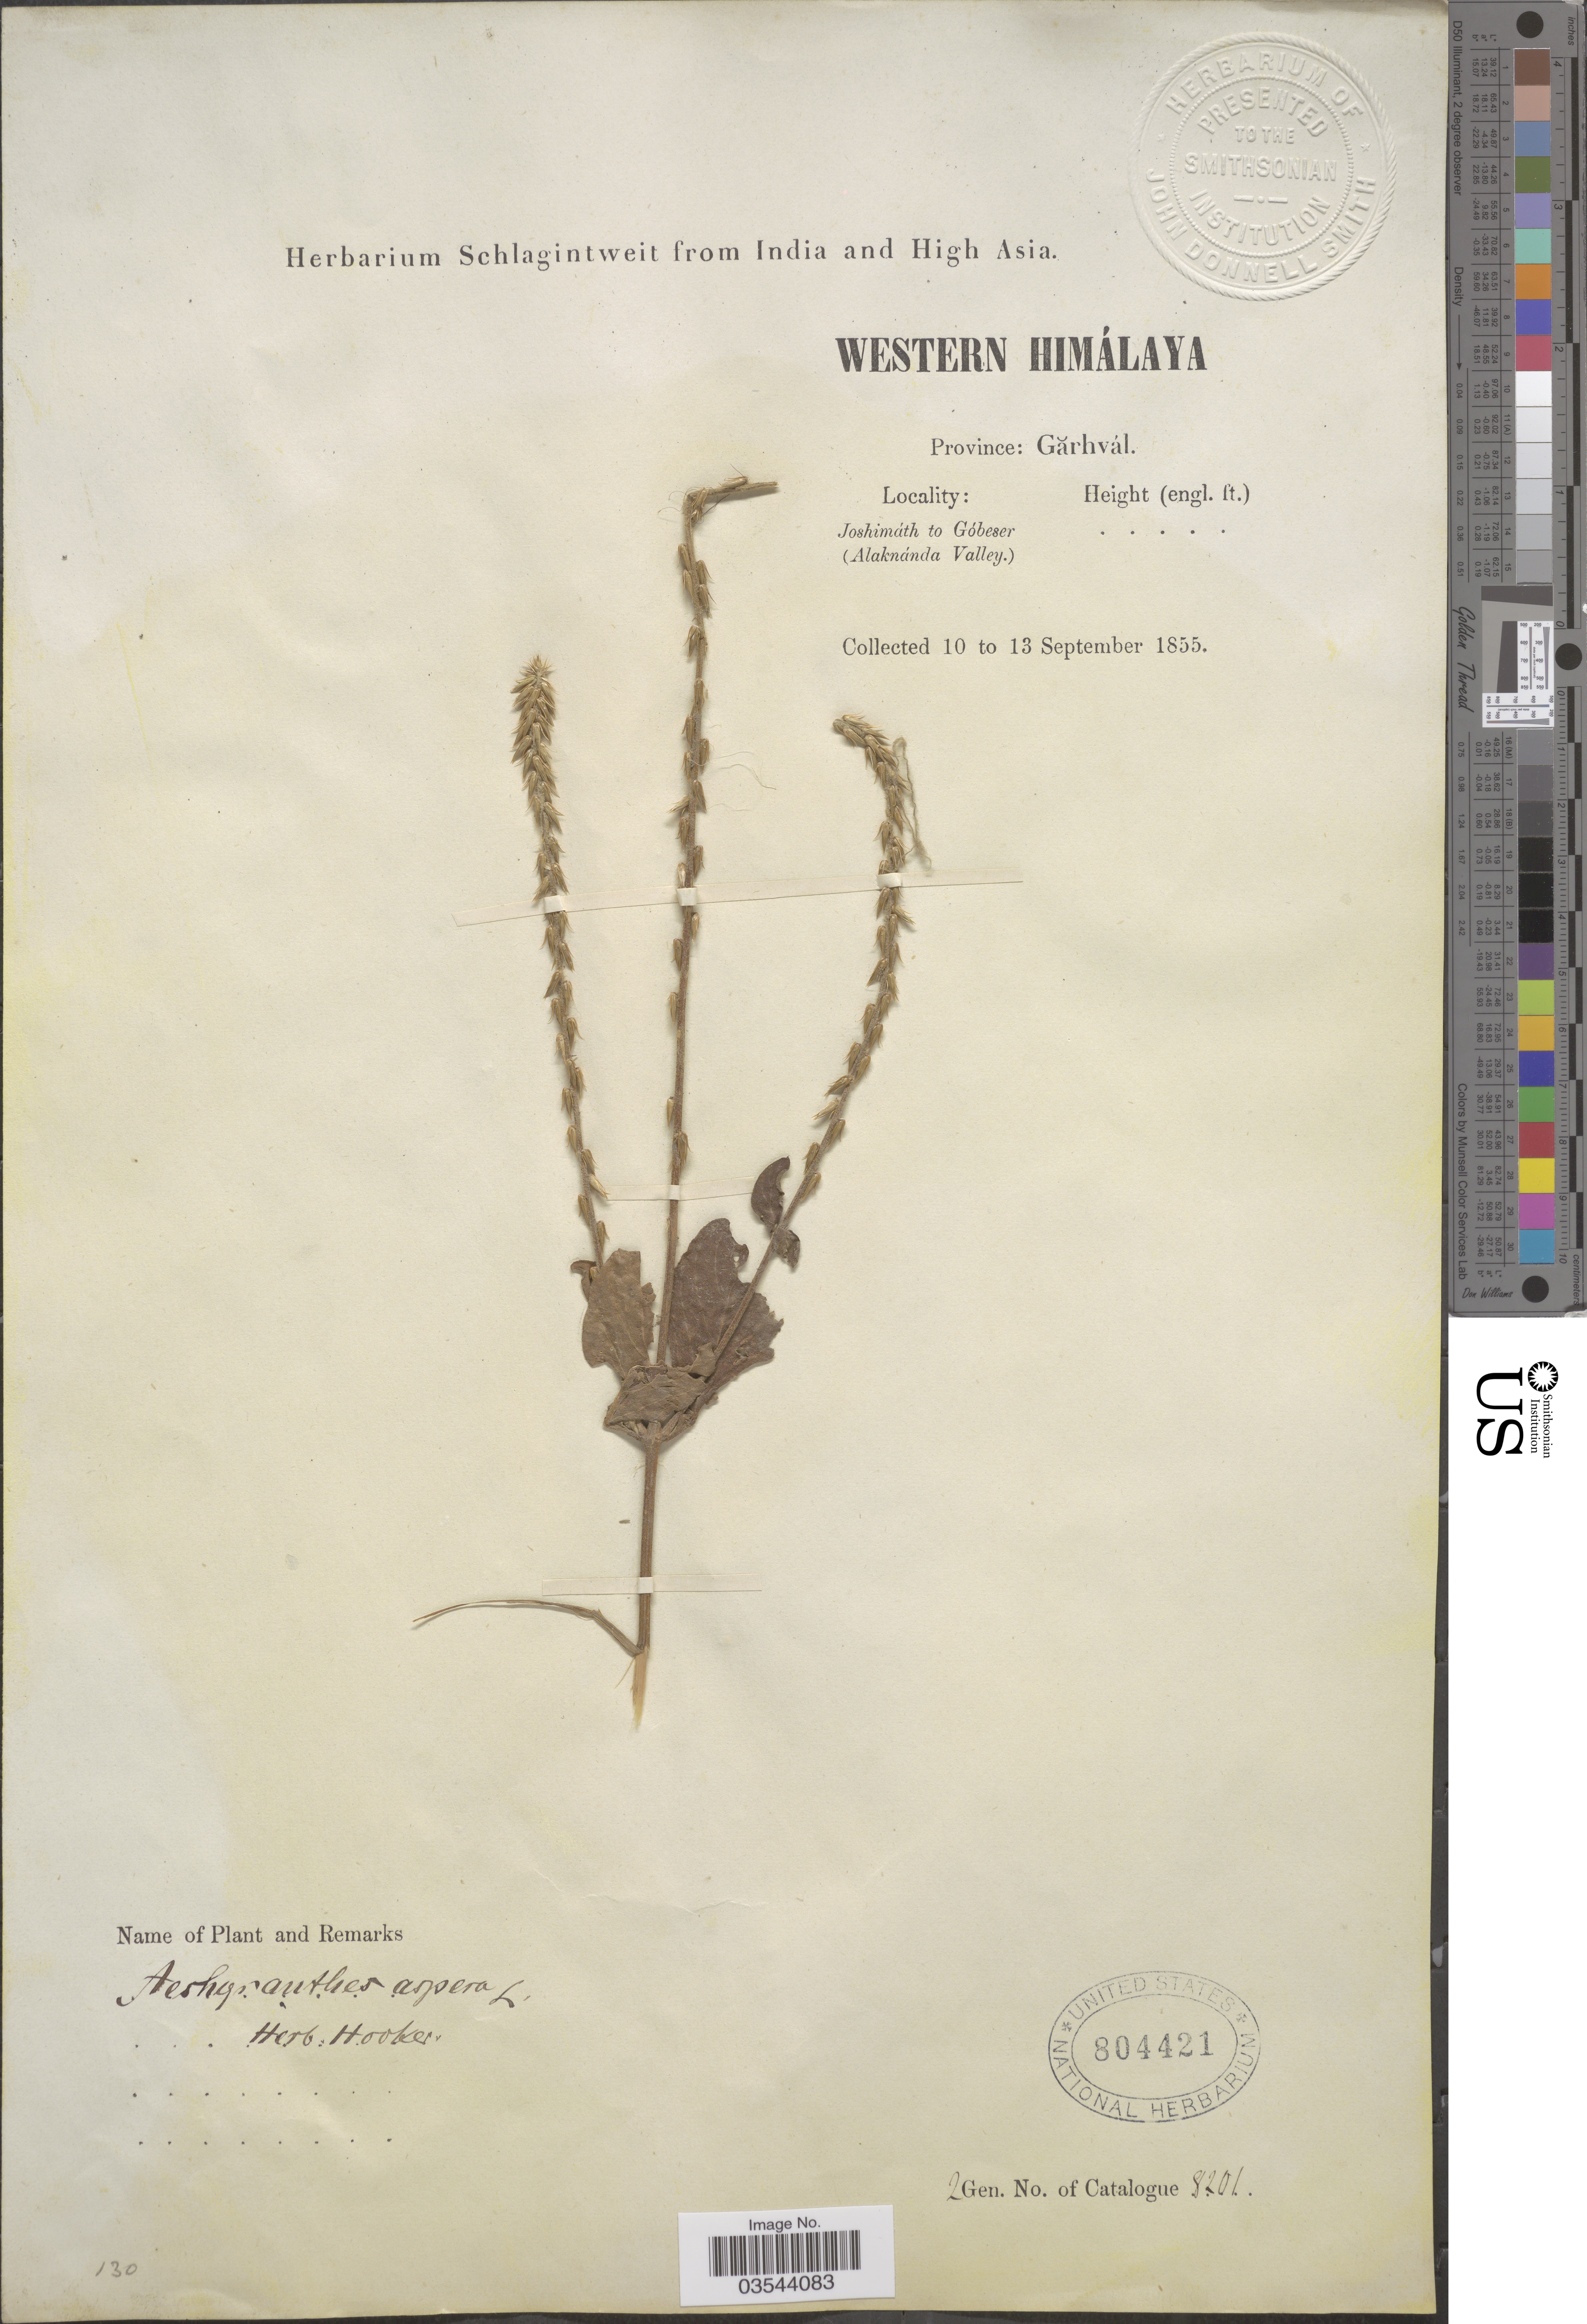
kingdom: Plantae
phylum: Tracheophyta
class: Magnoliopsida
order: Caryophyllales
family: Amaranthaceae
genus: Achyranthes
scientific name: Achyranthes aspera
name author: L.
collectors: ex herb. Schlagintweit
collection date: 1855-09-10/1855-09-13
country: India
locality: Western Himálaya. Province: Gårhvál. Joshimáth to Góbeser. (Alaknánda Valley.).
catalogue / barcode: US 804421